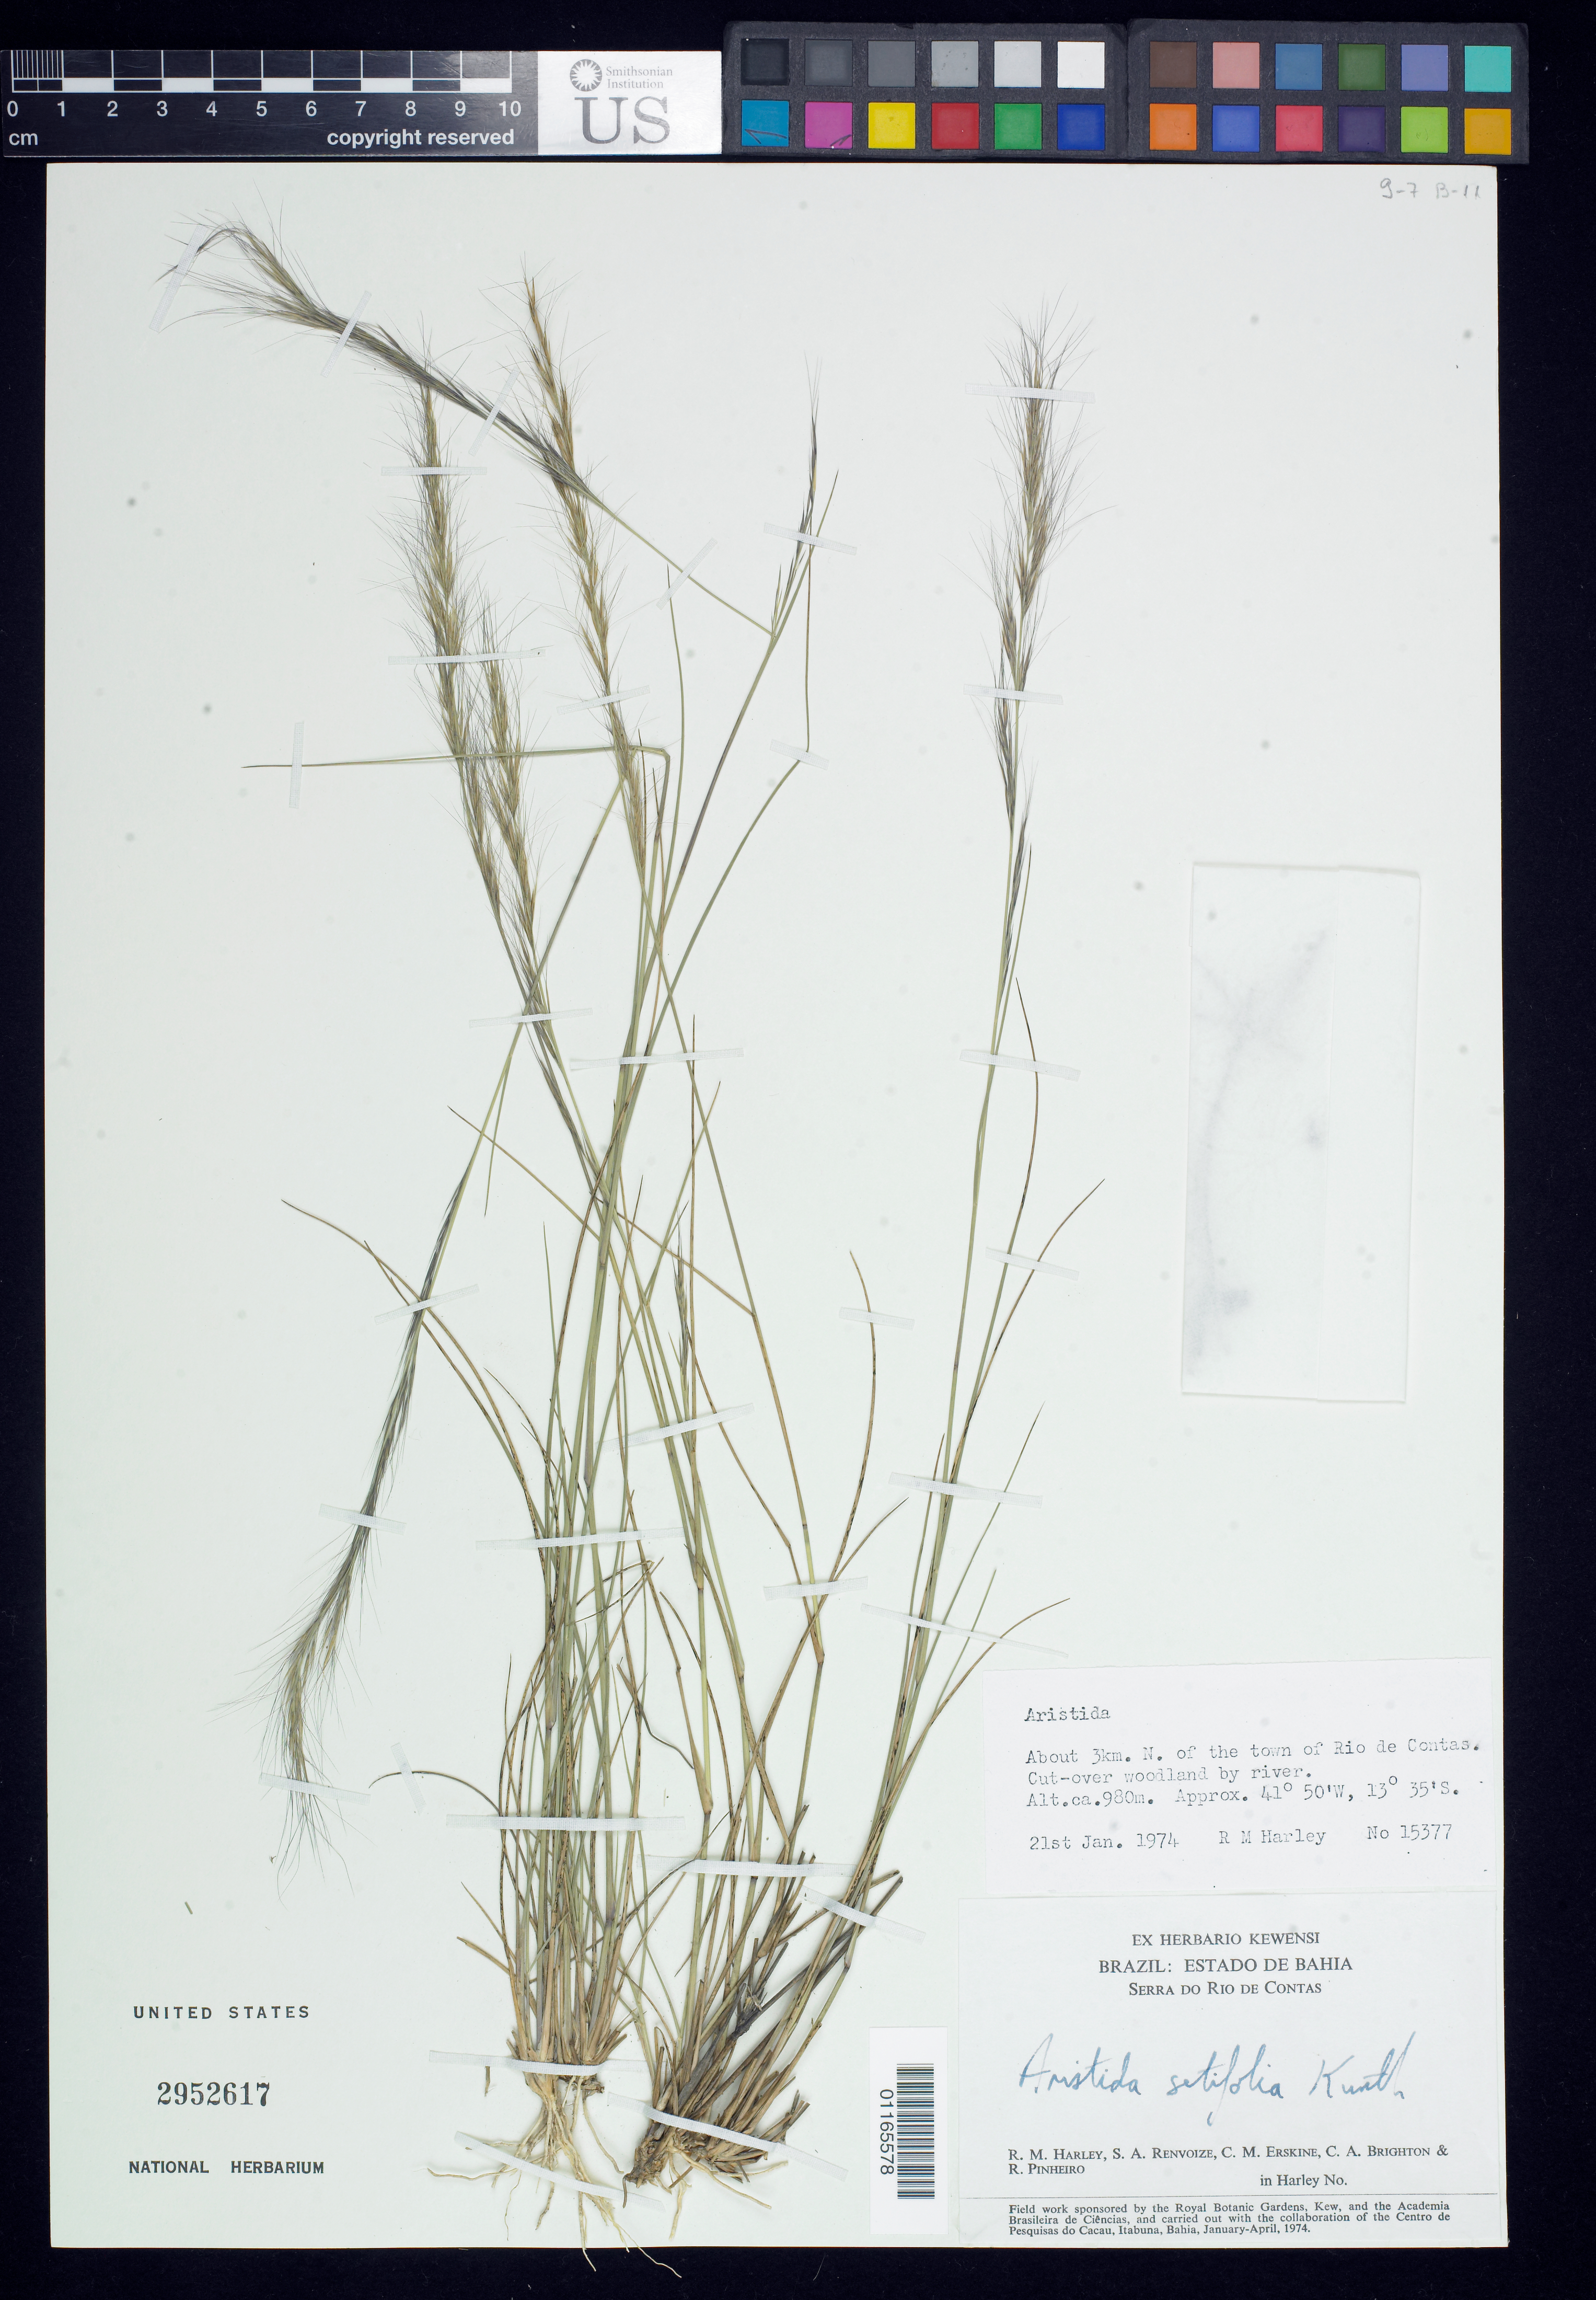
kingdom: Plantae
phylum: Tracheophyta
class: Liliopsida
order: Poales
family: Poaceae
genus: Aristida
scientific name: Aristida setifolia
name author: Kunth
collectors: R. M. Harley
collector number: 15377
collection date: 1974-01-21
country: Brazil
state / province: Bahia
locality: About 3 km N of the town of Rio de Contas.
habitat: Cut-over woodland by river.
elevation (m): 980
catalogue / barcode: US 2952617